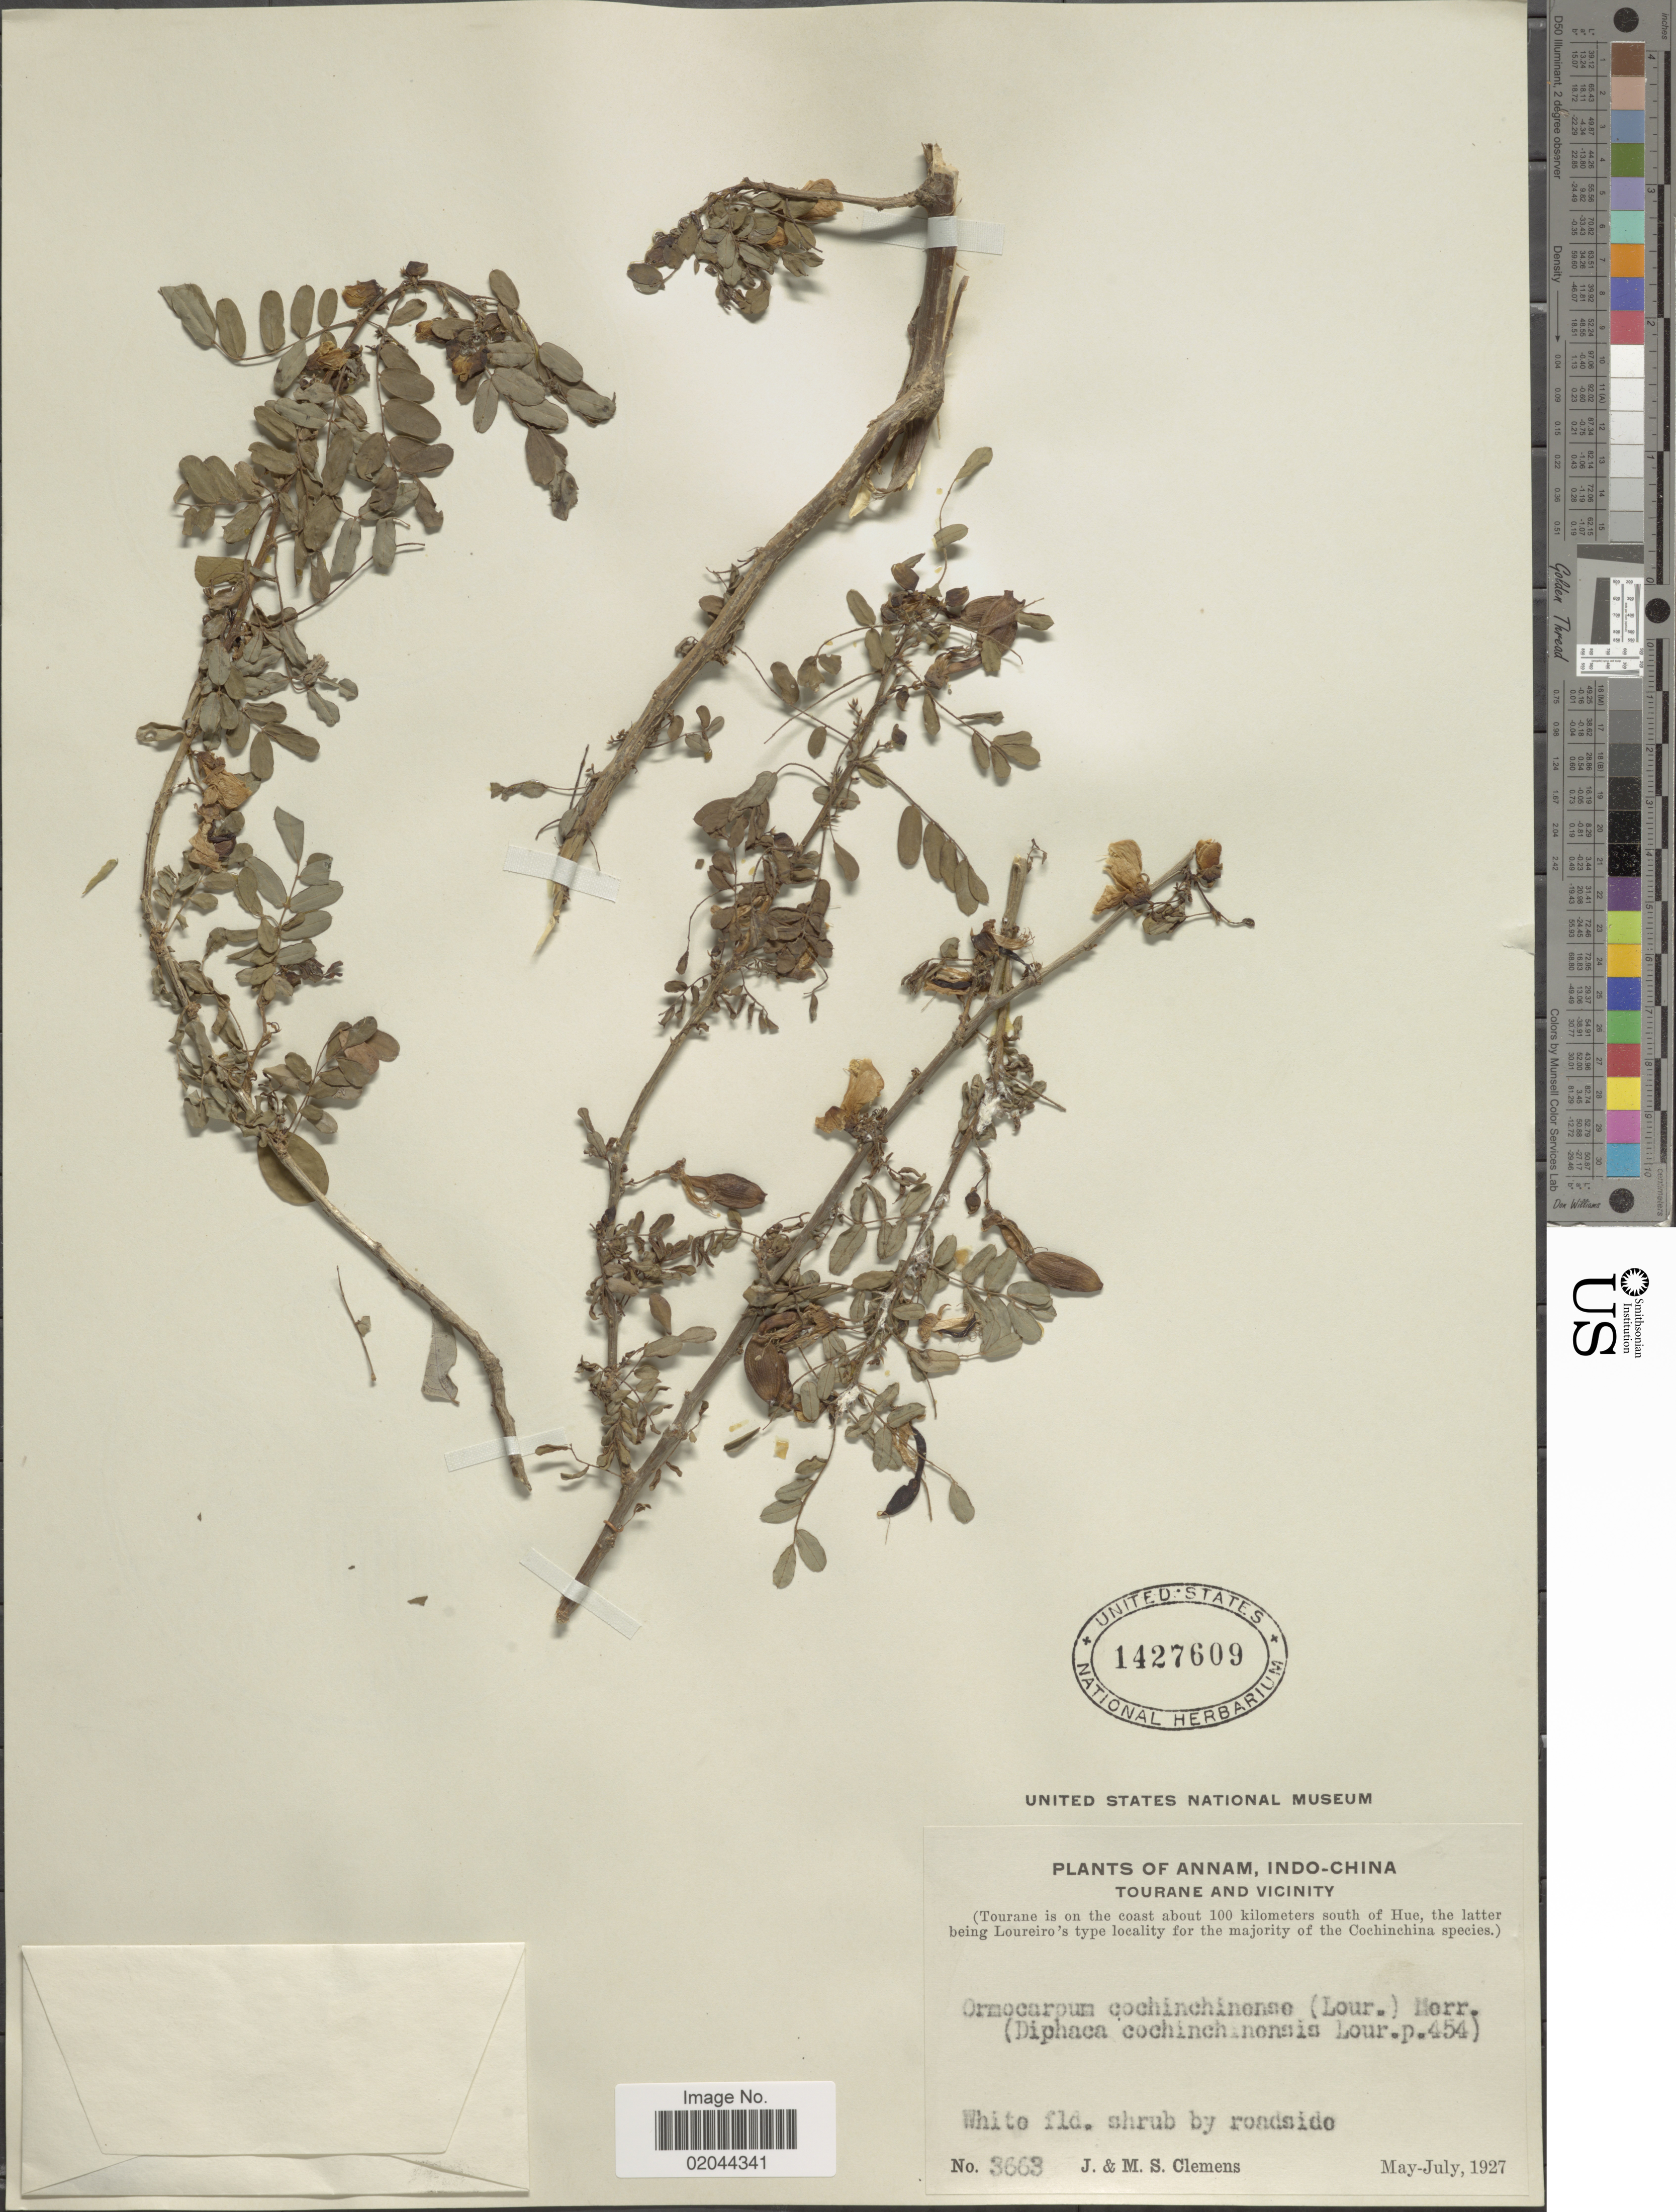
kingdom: Plantae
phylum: Tracheophyta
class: Magnoliopsida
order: Fabales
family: Fabaceae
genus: Ormocarpum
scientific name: Ormocarpum cochinchinense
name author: (Lour.) Merr.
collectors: J. Clemens & M. S. Clemens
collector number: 3663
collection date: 1927-05/1927-07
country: Vietnam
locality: Annam, Indo-China, Tourane and vicinity, (Tourane is on the coast about 100 kilometers south of Hue, the latter being Loureiro's type locality for the majority of the Cochinchina species)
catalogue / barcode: US 1427609